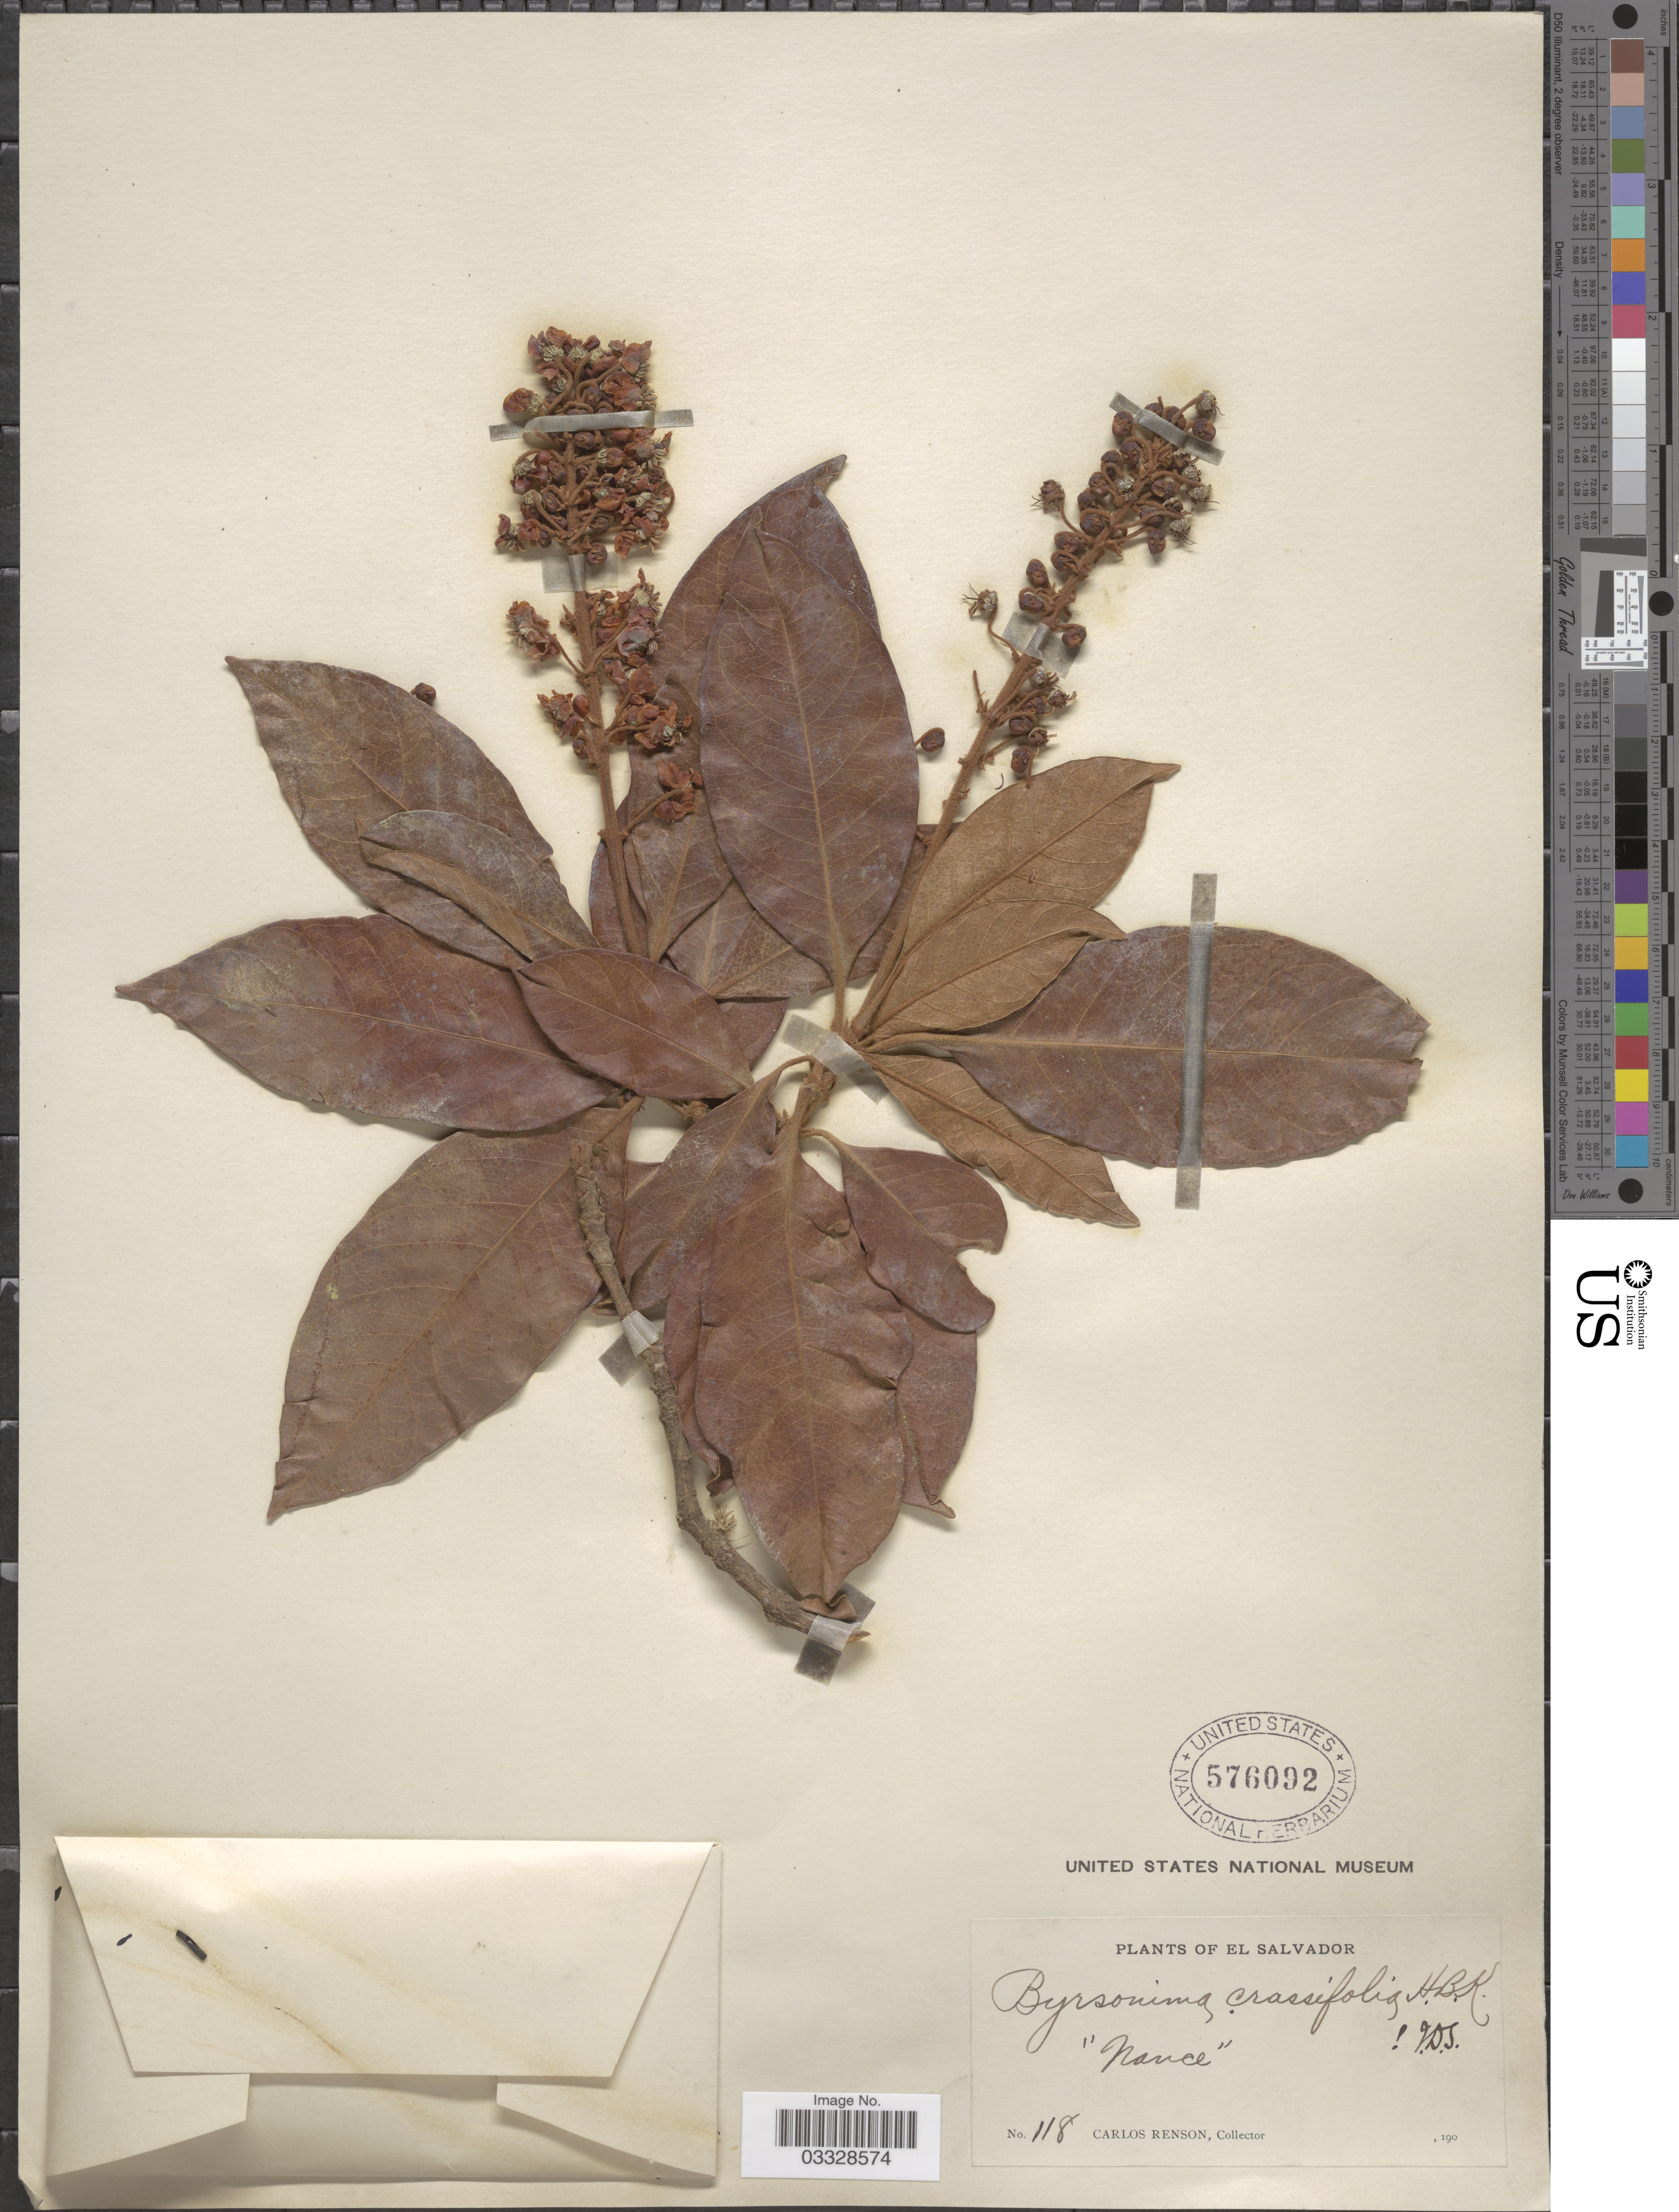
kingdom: Plantae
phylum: Tracheophyta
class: Magnoliopsida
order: Malpighiales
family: Malpighiaceae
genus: Byrsonima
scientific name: Byrsonima crassifolia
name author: (L.) Kunth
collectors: C. Renson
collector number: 118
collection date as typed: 190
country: El Salvador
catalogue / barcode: US 576092